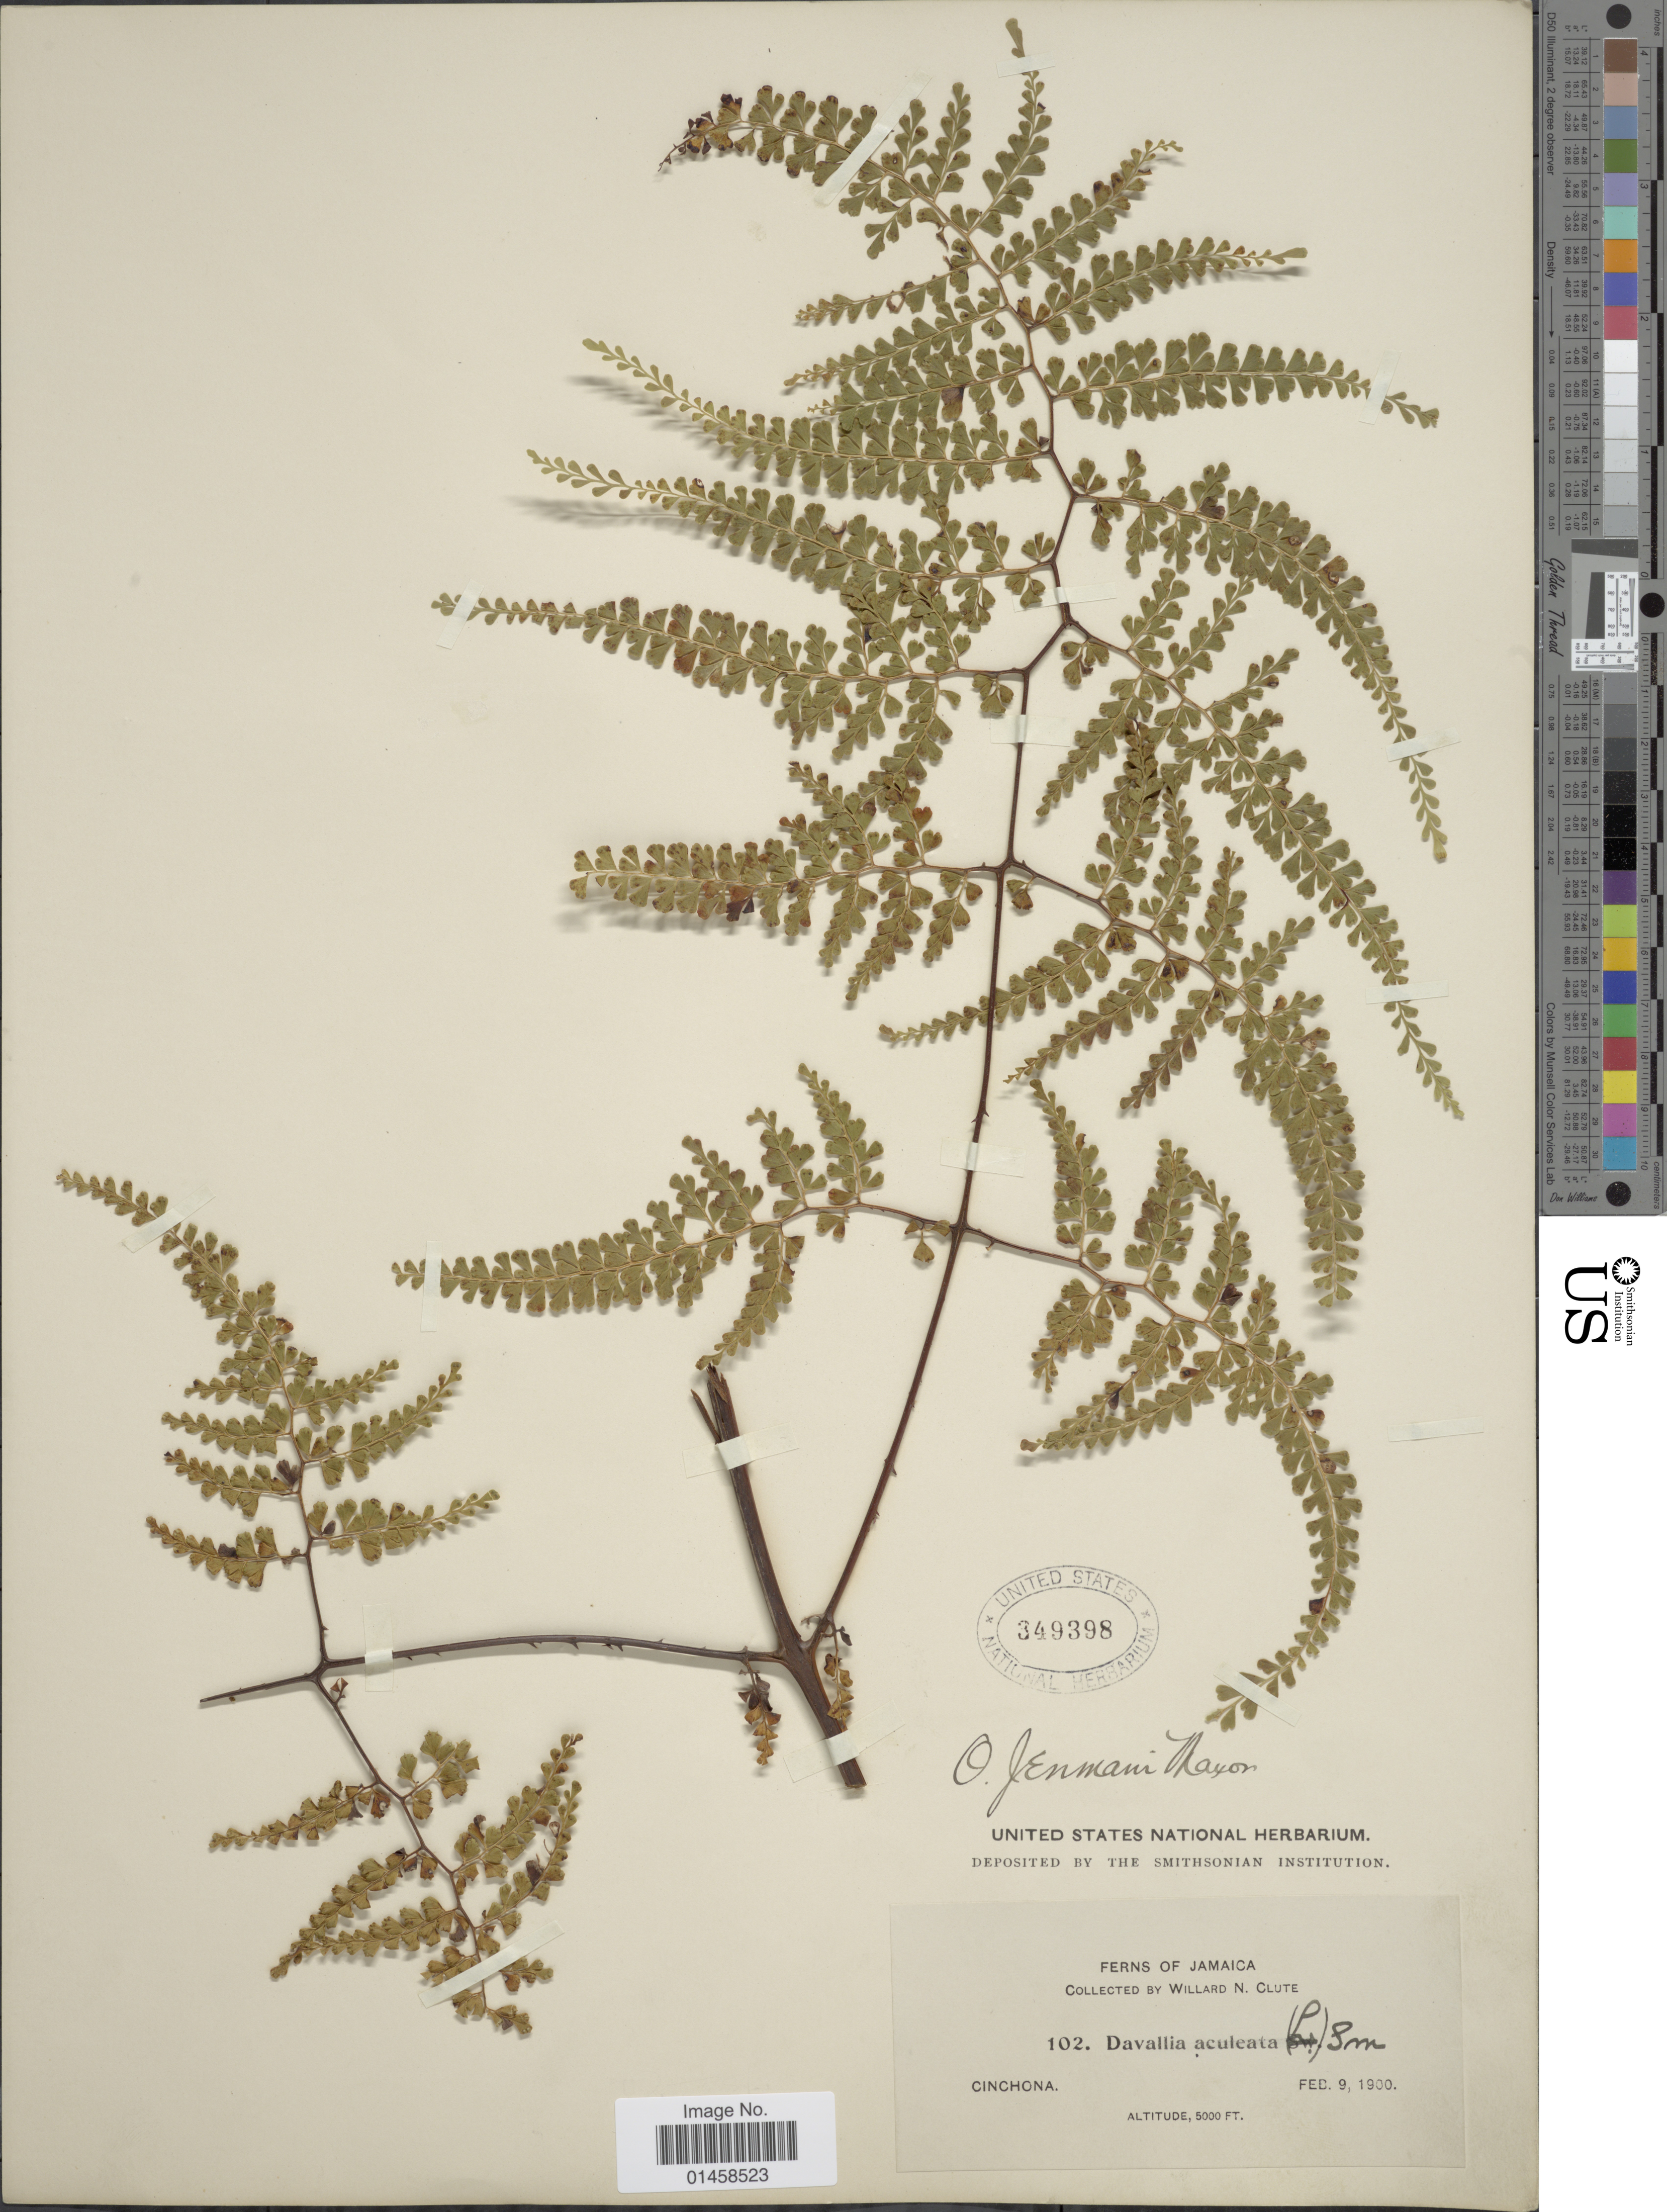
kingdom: Plantae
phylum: Tracheophyta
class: Polypodiopsida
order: Polypodiales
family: Lindsaeaceae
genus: Odontosoria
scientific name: Odontosoria jenmanii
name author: Maxon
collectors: W. N. Clute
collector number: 102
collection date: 1900-02-09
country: Jamaica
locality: Cinchona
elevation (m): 1524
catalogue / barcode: US 349398